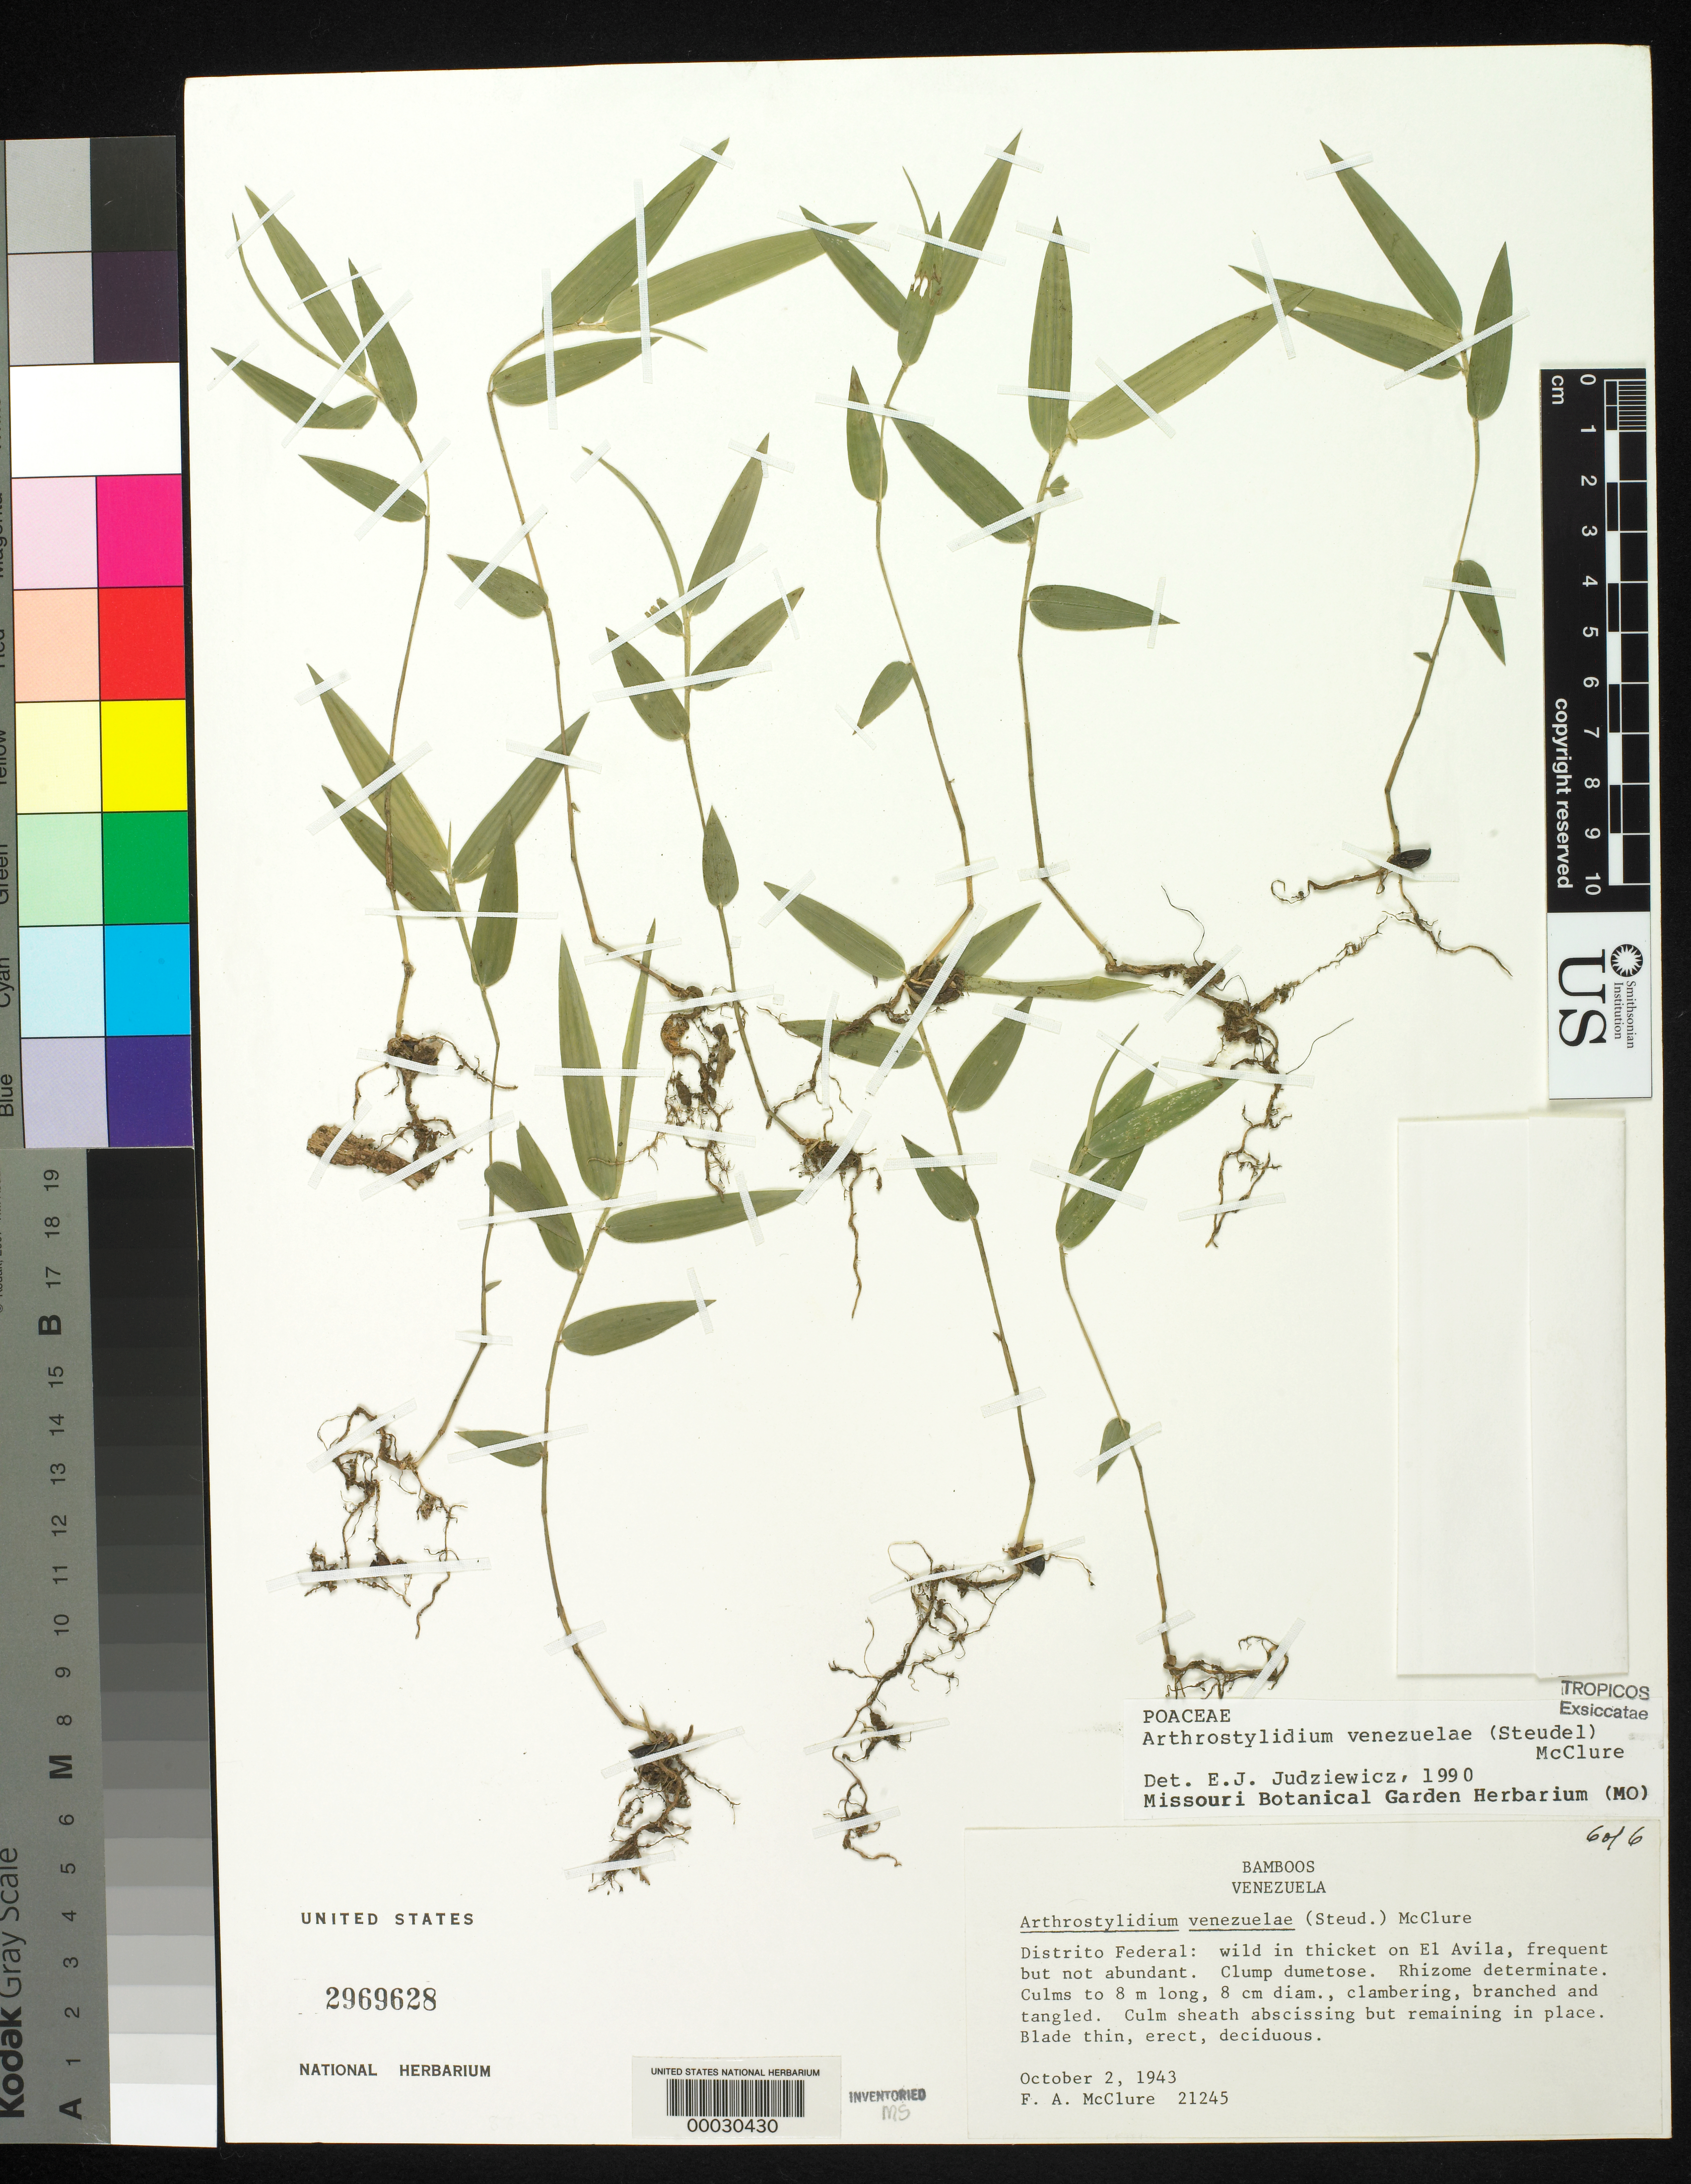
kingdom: Plantae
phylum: Tracheophyta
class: Liliopsida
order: Poales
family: Poaceae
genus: Arthrostylidium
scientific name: Arthrostylidium venezuelae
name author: (Steud.) McClure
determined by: Judziewicz, E. J.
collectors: F. A. McClure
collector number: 21245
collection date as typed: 02 Oct 1943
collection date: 1943-10-02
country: Venezuela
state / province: Miranda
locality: El avila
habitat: In thicket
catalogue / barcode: US 2969628